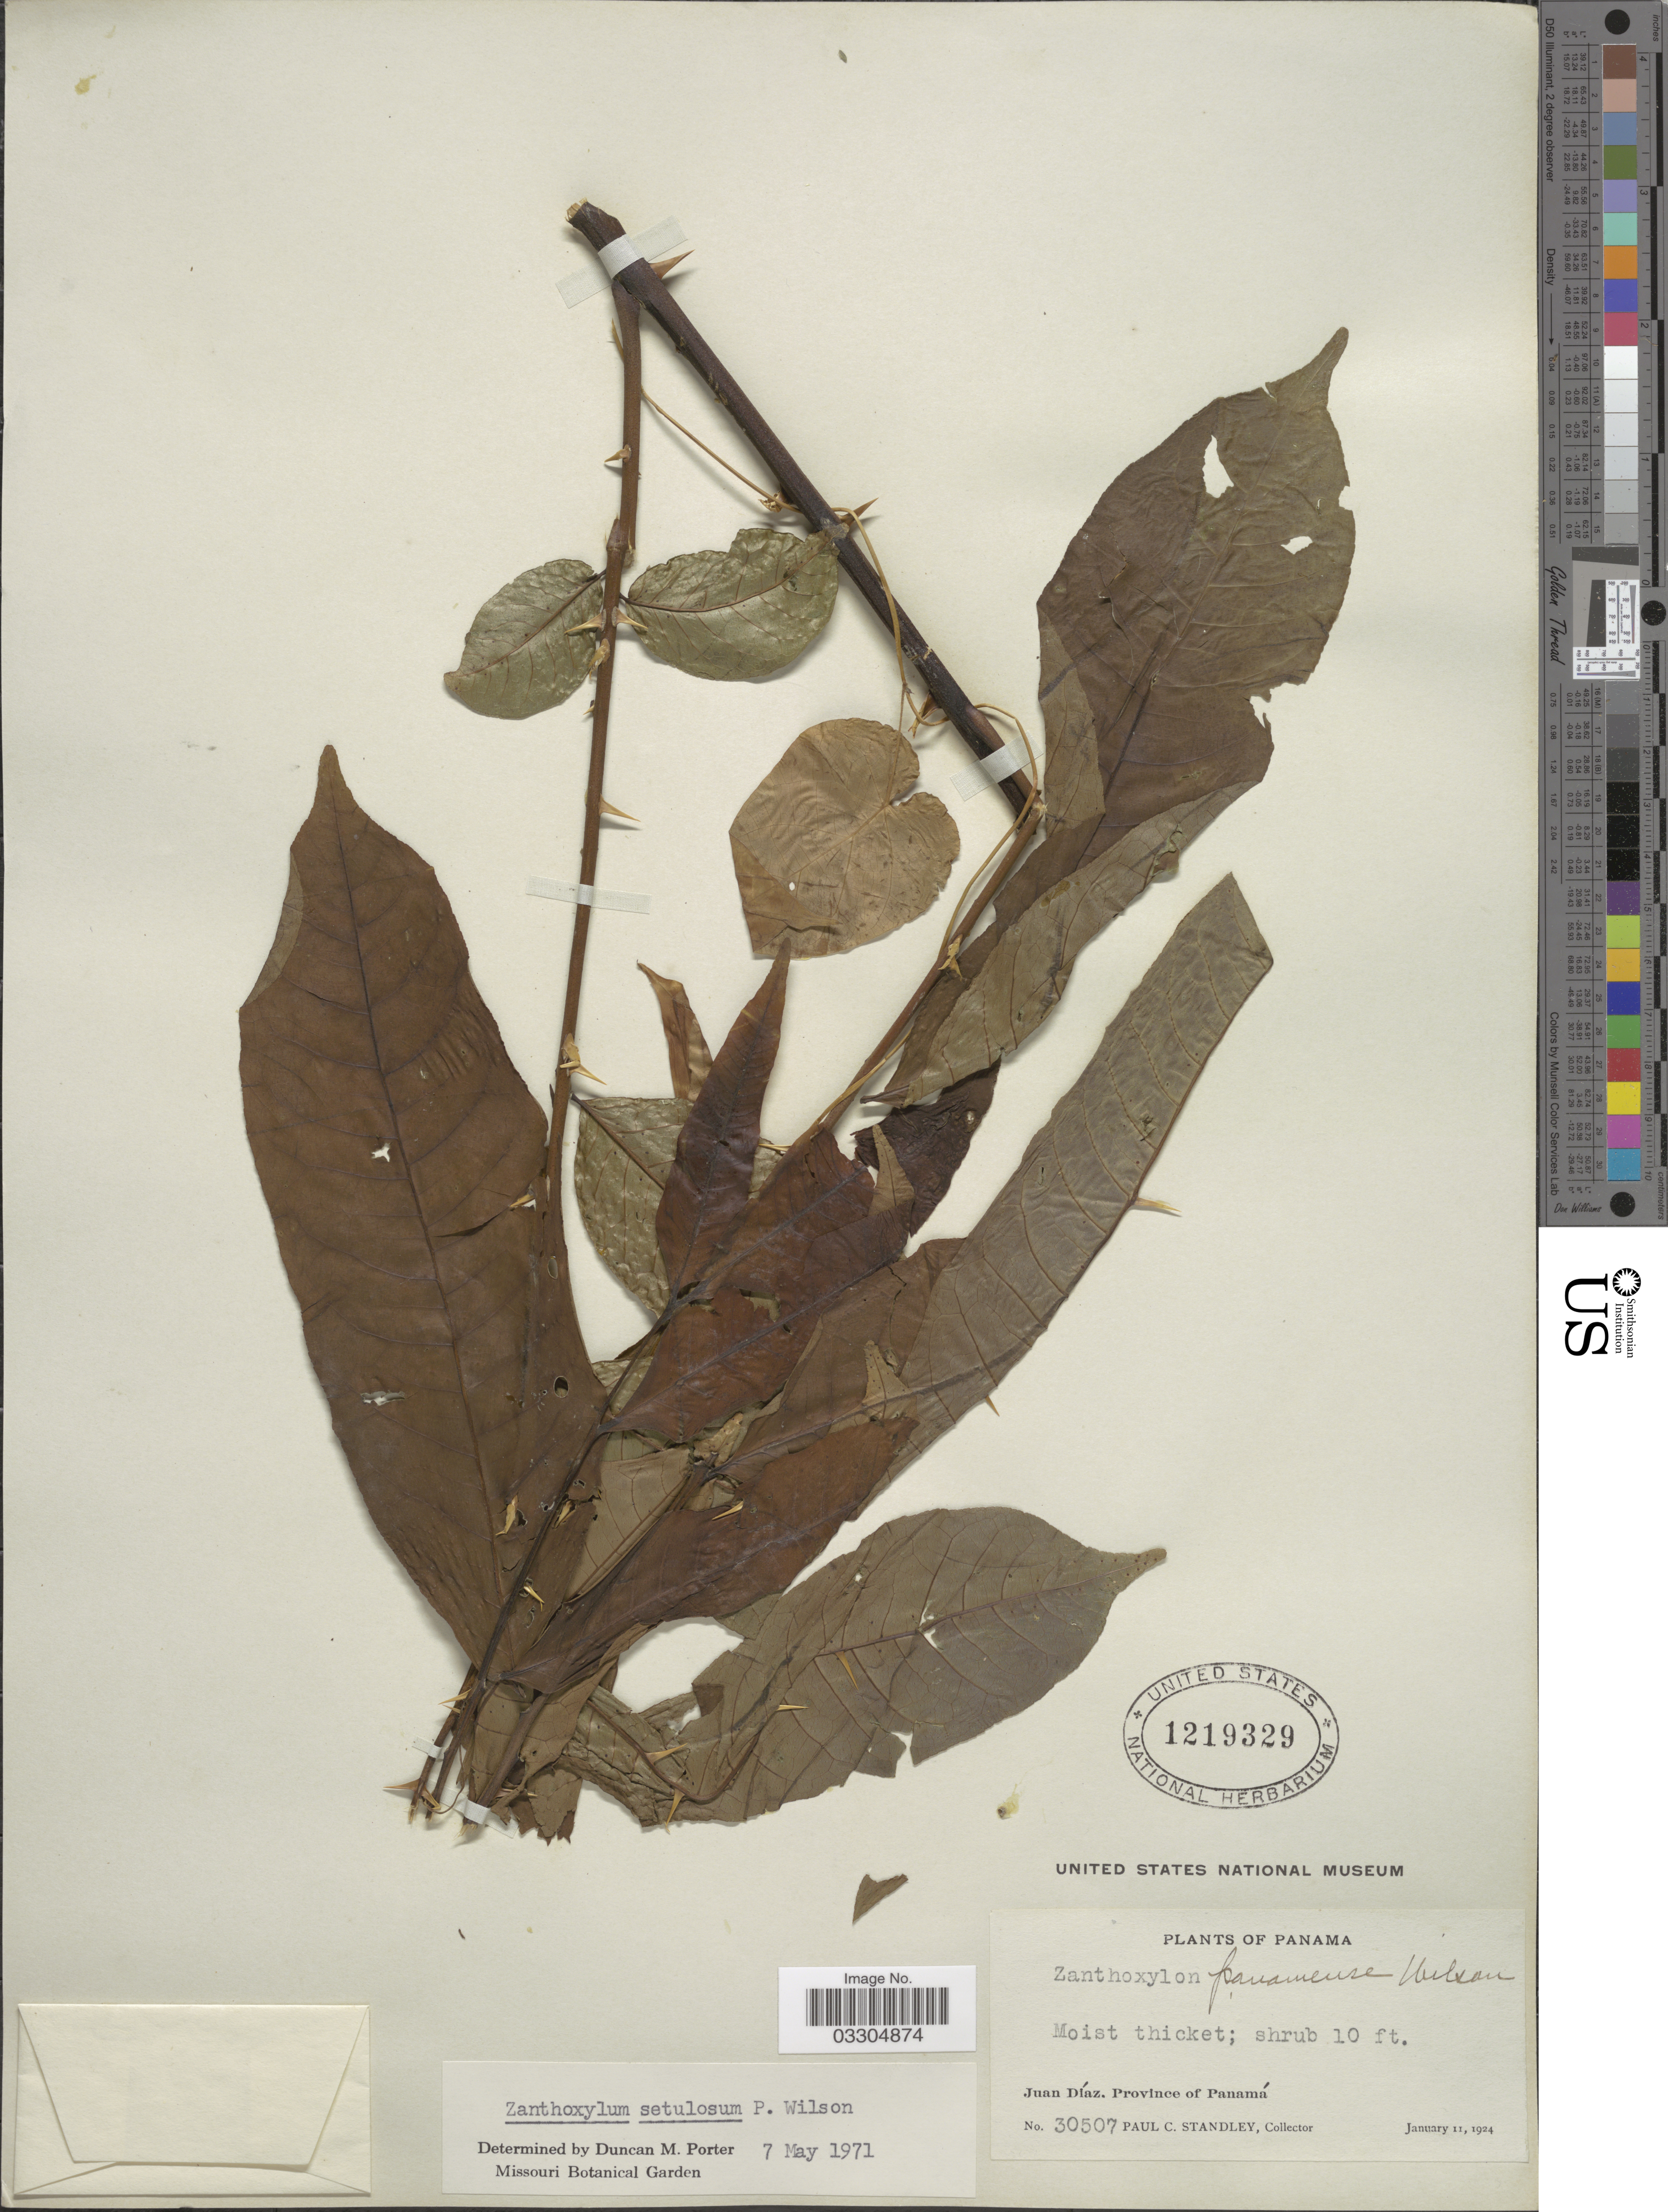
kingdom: Plantae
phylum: Tracheophyta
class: Magnoliopsida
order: Sapindales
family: Rutaceae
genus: Zanthoxylum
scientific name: Zanthoxylum sp.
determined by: Londoño-Echeverri, Y.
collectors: P. C. Standley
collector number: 30507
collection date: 1924-01-11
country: Panama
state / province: Panamá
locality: Juan Díaz.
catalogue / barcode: US 1219329